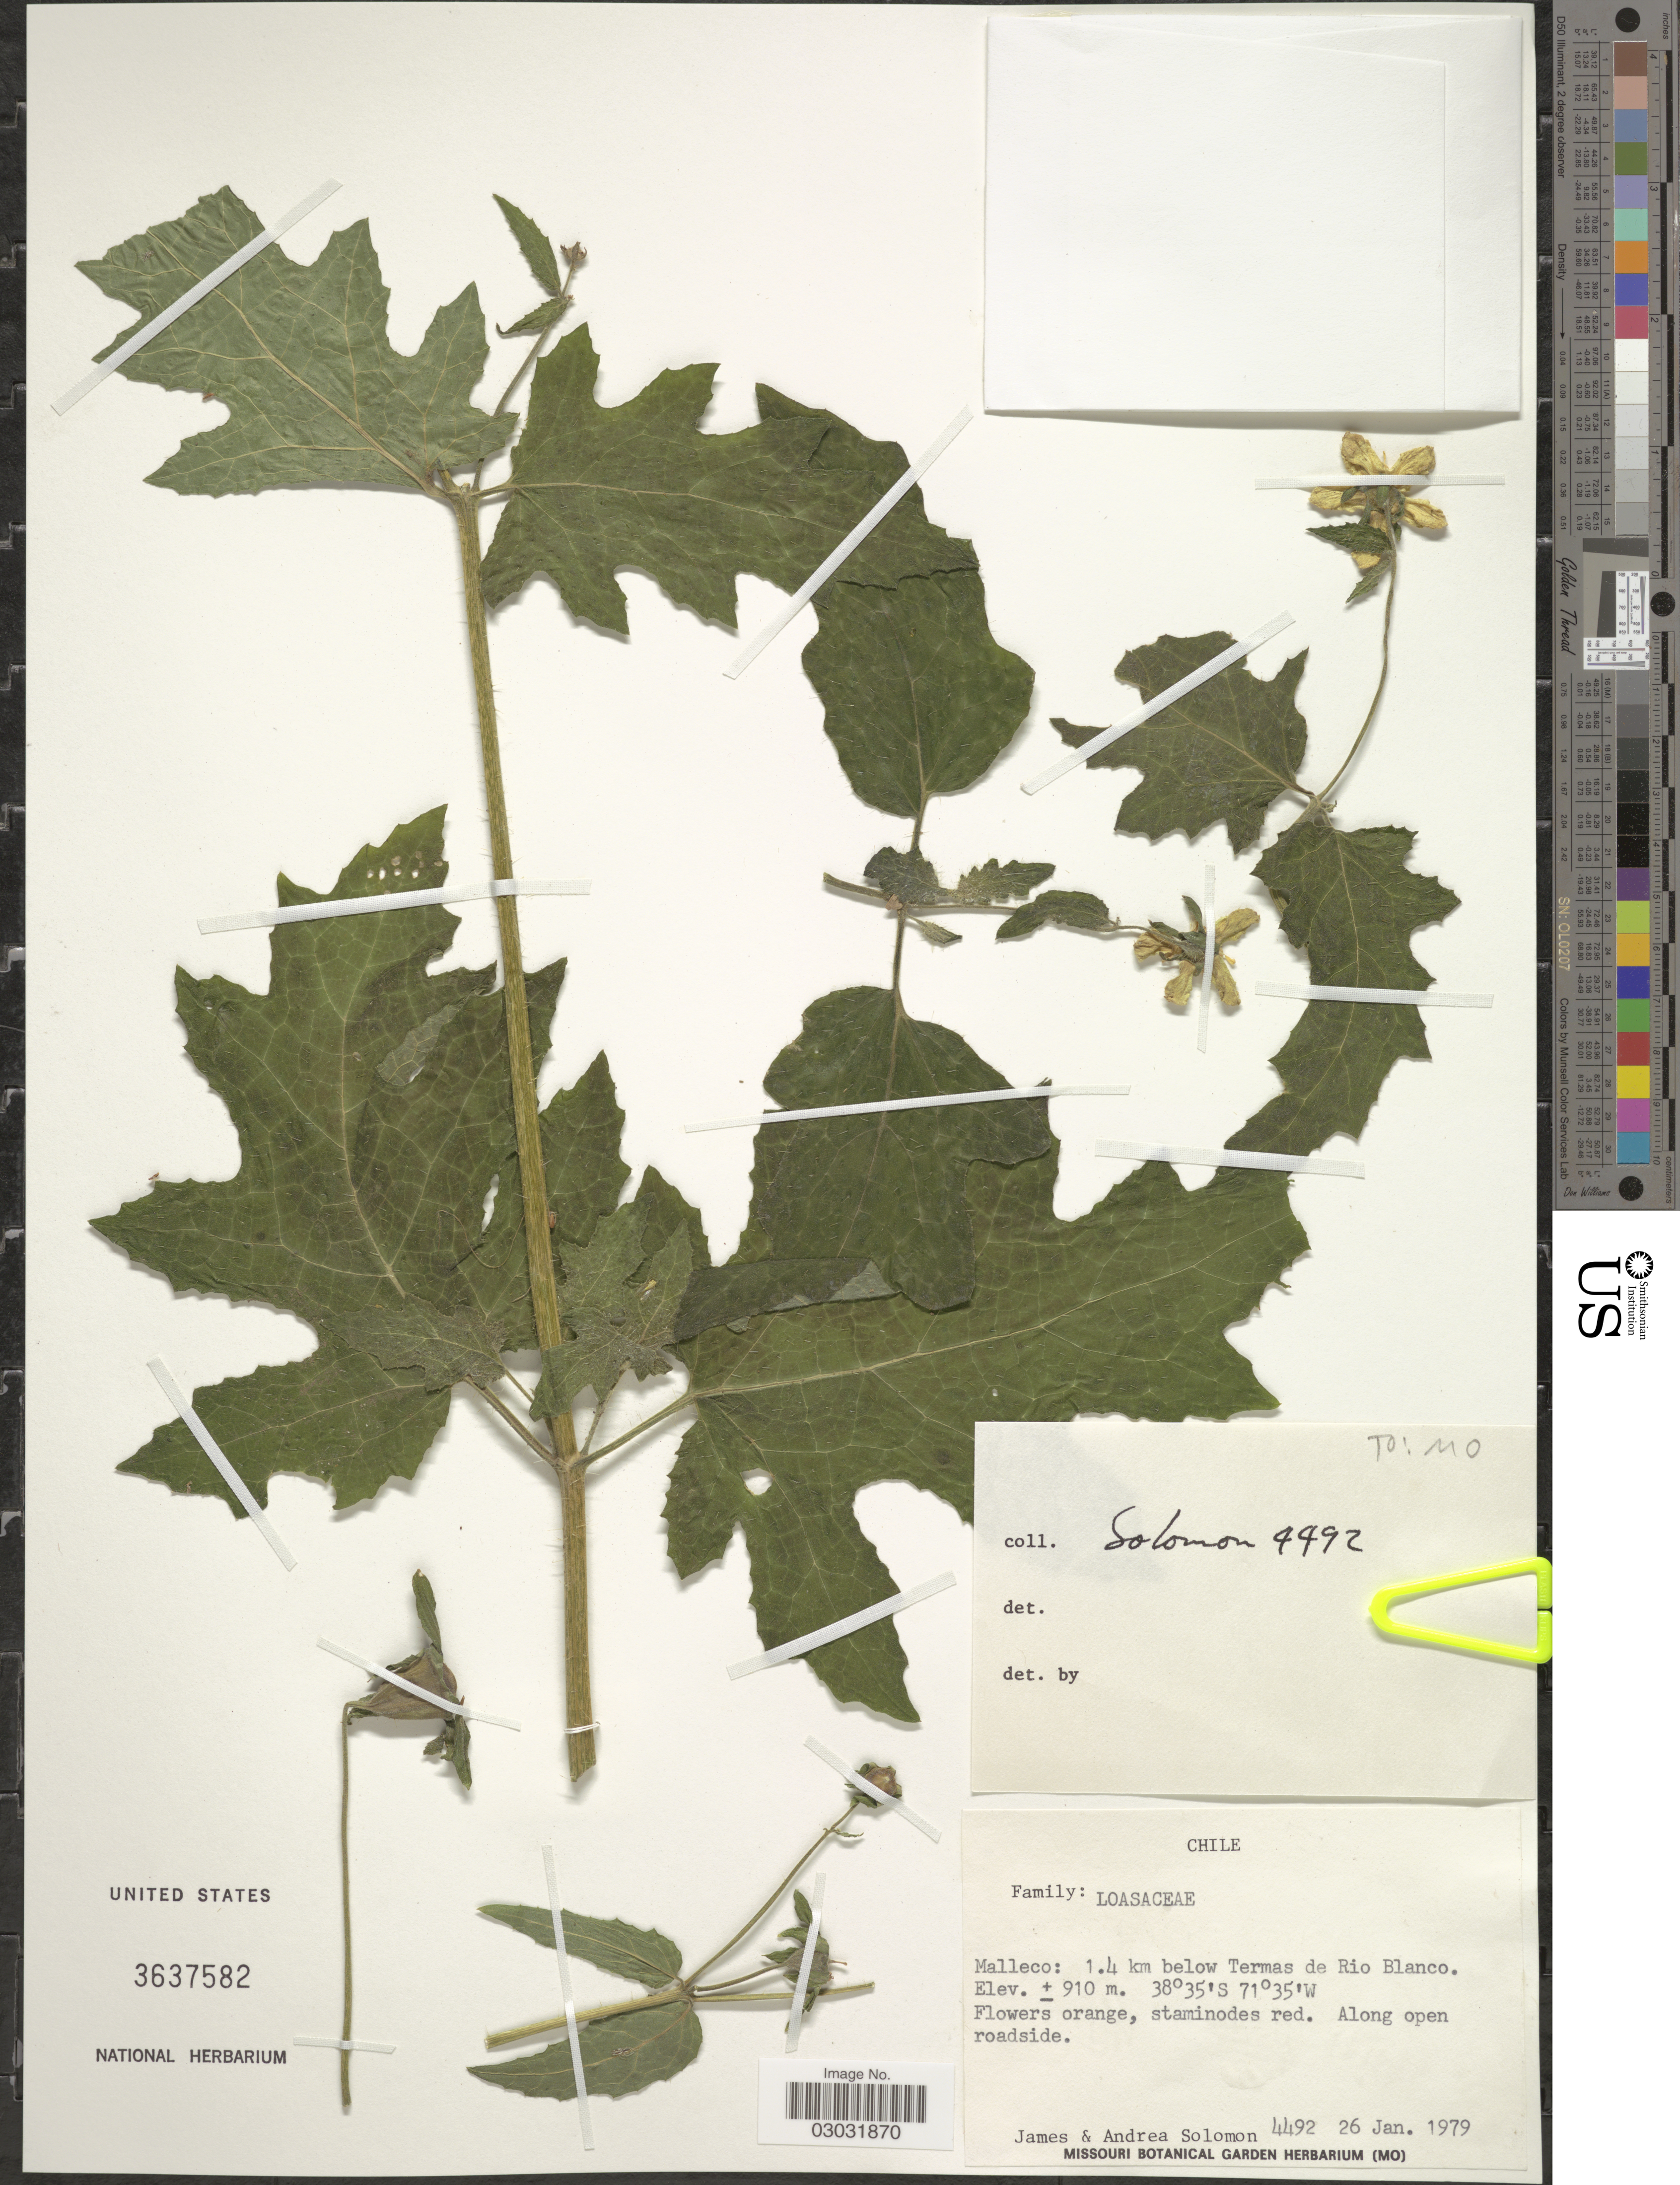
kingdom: Plantae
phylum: Tracheophyta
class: Magnoliopsida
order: Cornales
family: Loasaceae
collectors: J. C. Solomon & A. Solomon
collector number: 4492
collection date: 1979-01-26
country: Chile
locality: Maleco: 1.4 km below Termas de Rio Blanco.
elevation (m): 910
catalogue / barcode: US 3637582